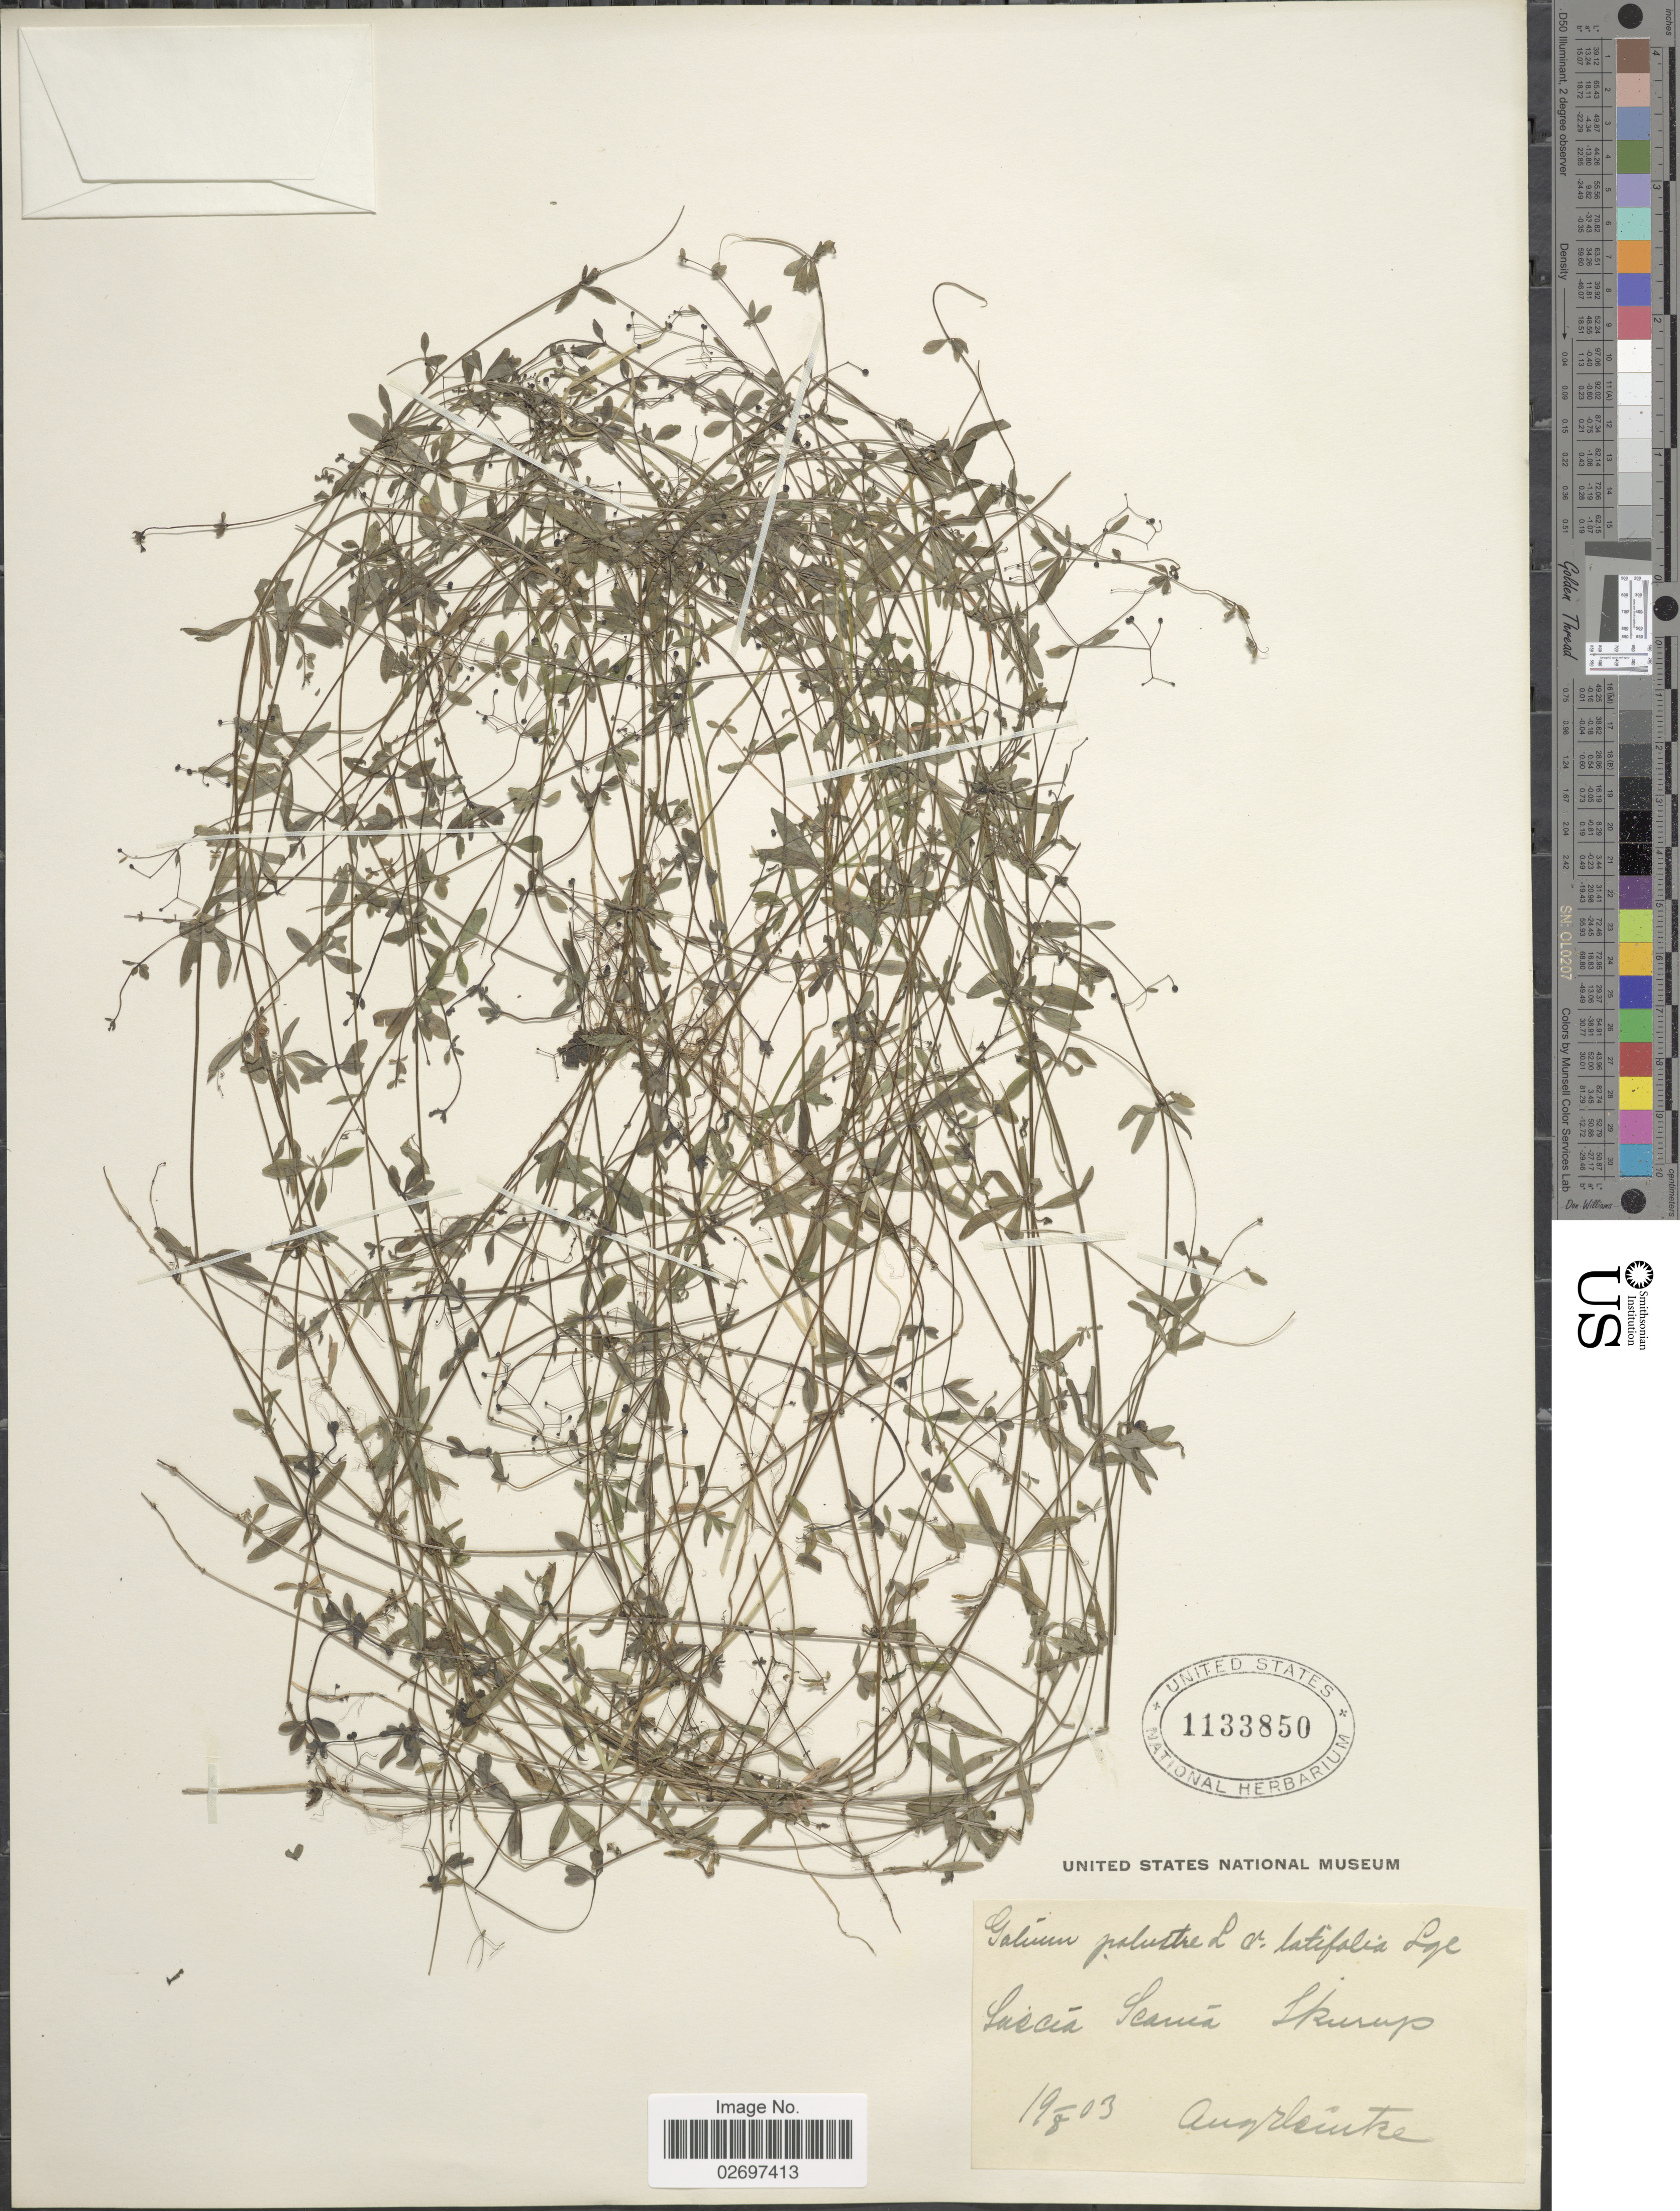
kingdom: Plantae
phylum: Tracheophyta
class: Magnoliopsida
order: Gentianales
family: Rubiaceae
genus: Galium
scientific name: Galium palustre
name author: L.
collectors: Auzrleiutze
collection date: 1903-08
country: Sweden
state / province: Skåne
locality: Suecia. Scania. Skurup.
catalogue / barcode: US 1133850